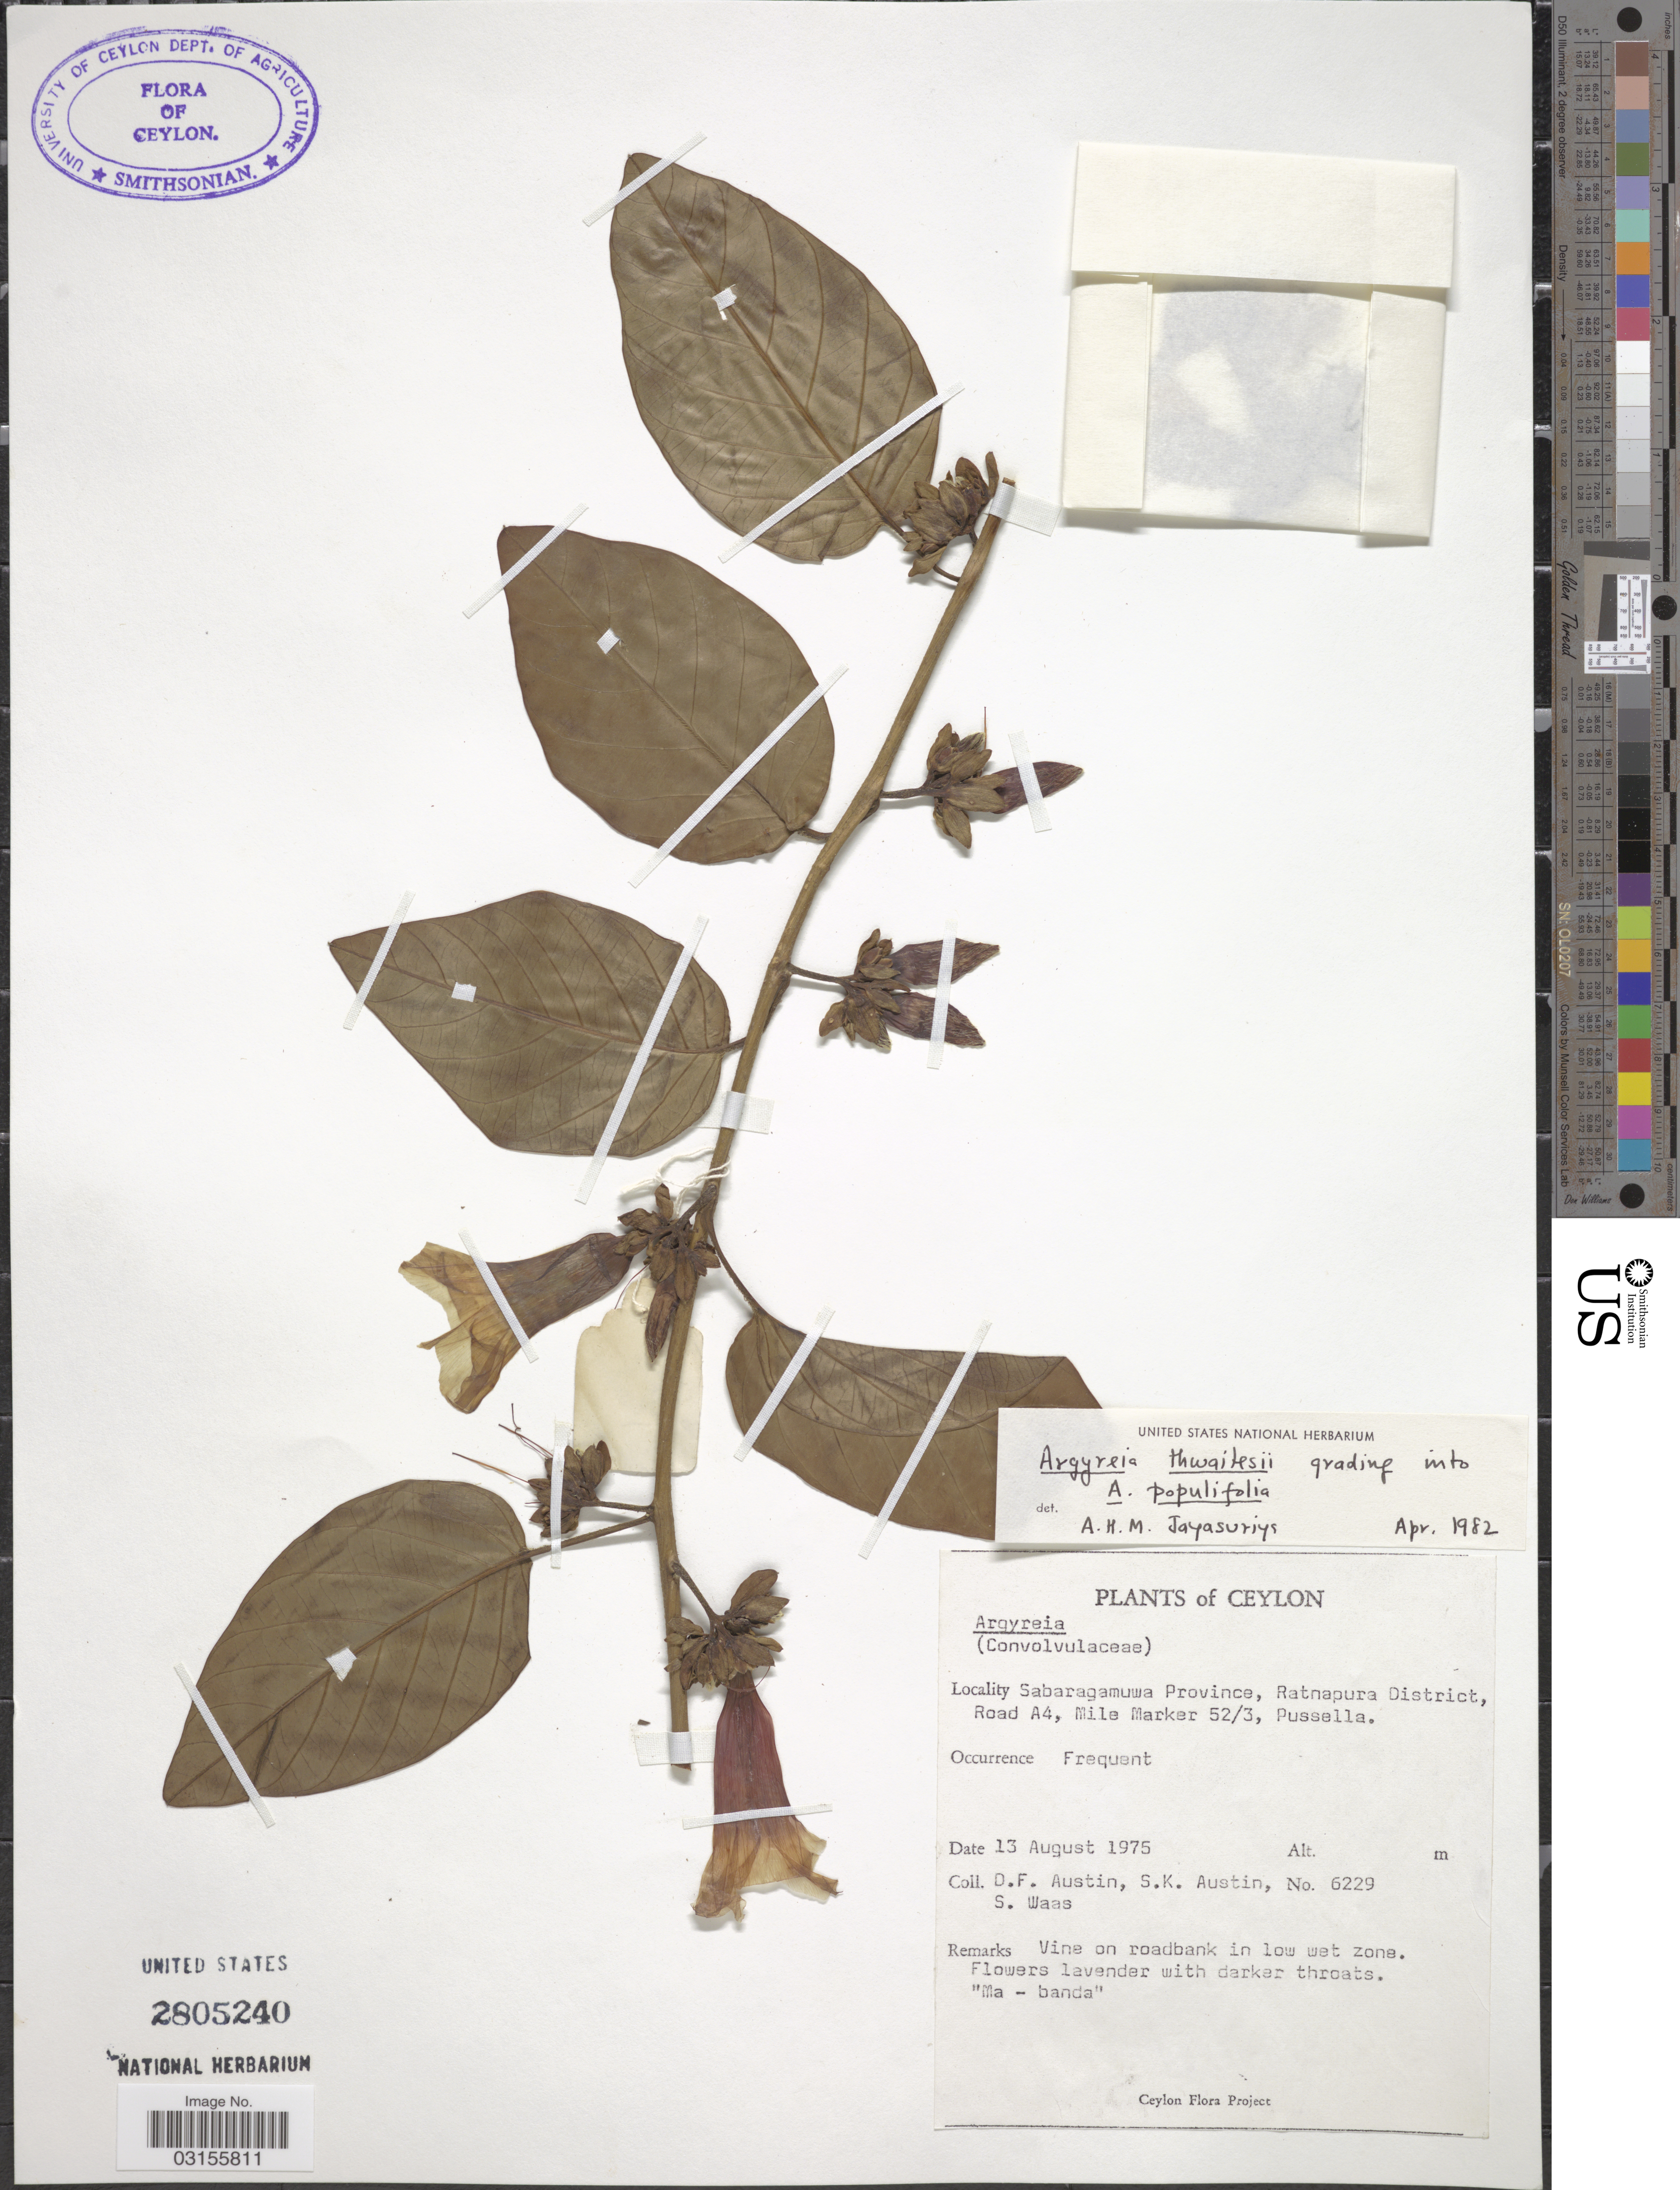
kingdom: Plantae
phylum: Tracheophyta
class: Magnoliopsida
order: Solanales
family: Convolvulaceae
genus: Argyreia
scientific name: Argyreia thwaitesii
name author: D.F. Austin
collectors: D. Austin, S. Austin & S. Waas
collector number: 6229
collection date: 1975-08-13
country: Sri Lanka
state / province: Sabaragamuwa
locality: Ceylon. Ratnapura District, Road A4, Mile Marker 52/3, Pussella.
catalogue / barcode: US 2805240